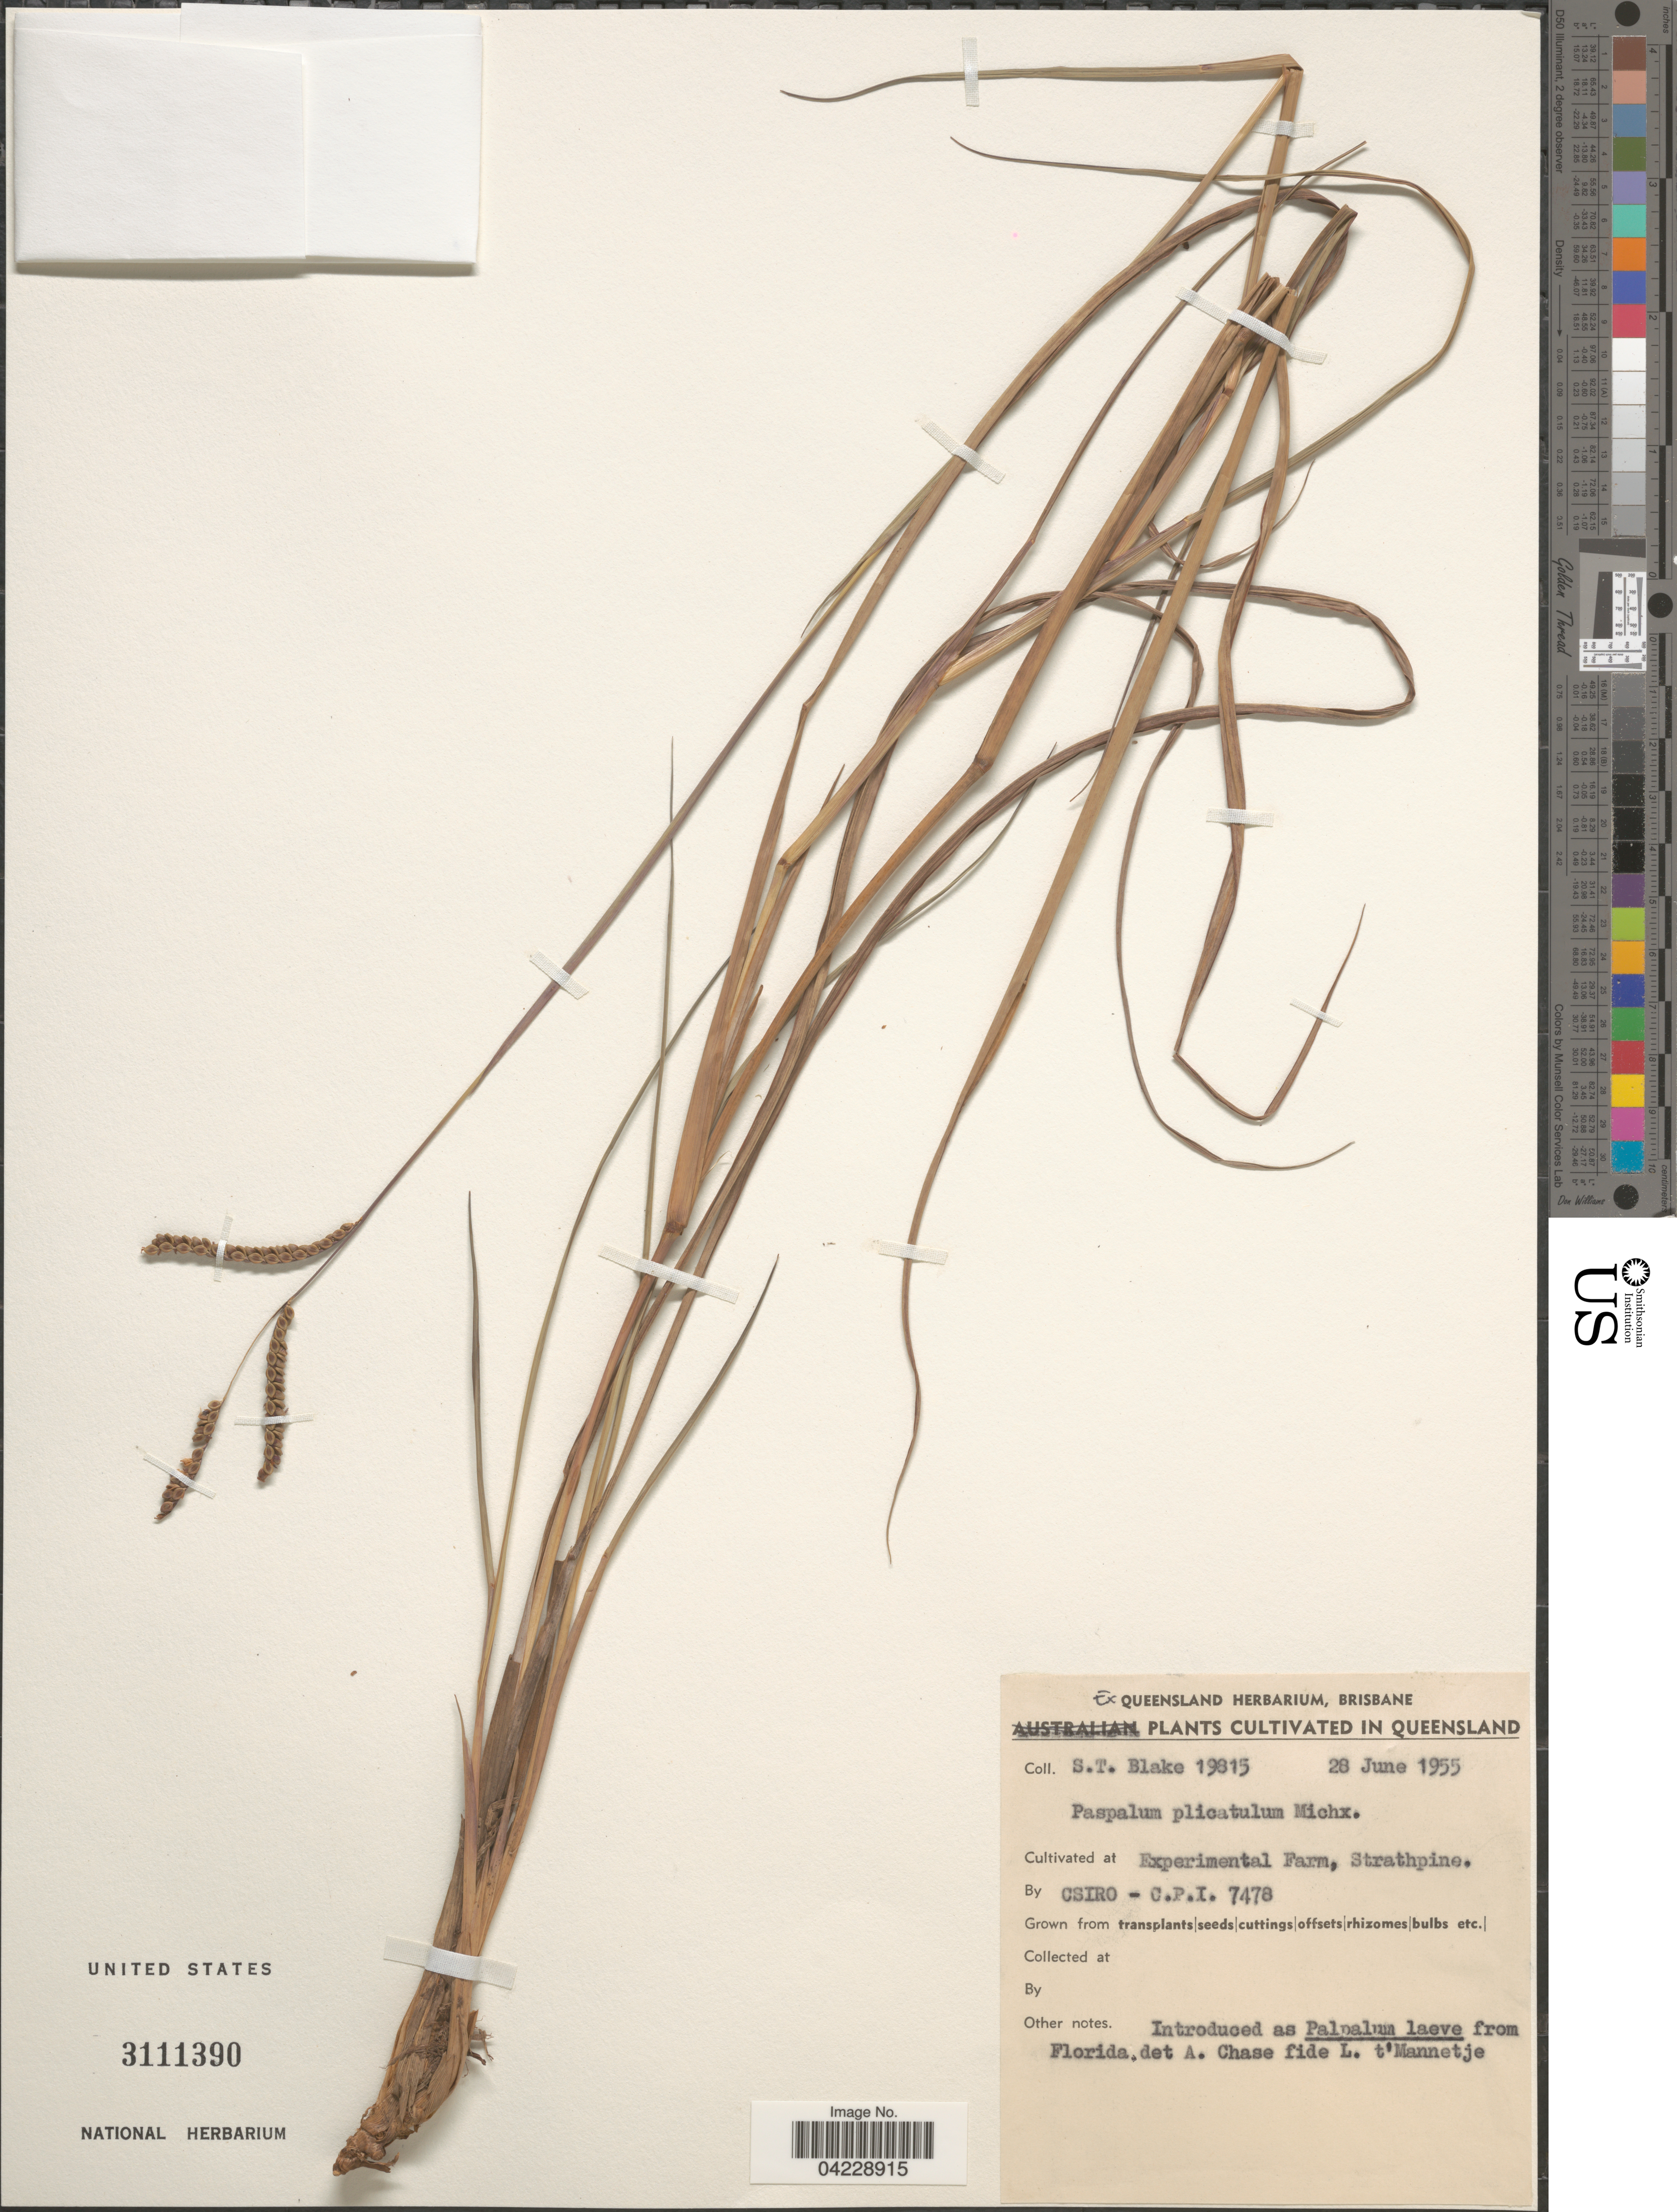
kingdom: Plantae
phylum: Tracheophyta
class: Liliopsida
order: Poales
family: Poaceae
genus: Paspalum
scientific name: Paspalum plicatulum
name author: Michx.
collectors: S. T. Blake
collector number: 19815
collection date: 1955-06-28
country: Australia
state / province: Queensland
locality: At Experimental Farm, Strathpine. By CSIRO - C.P.I. 7478 [unsure placement].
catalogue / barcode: US 3111390